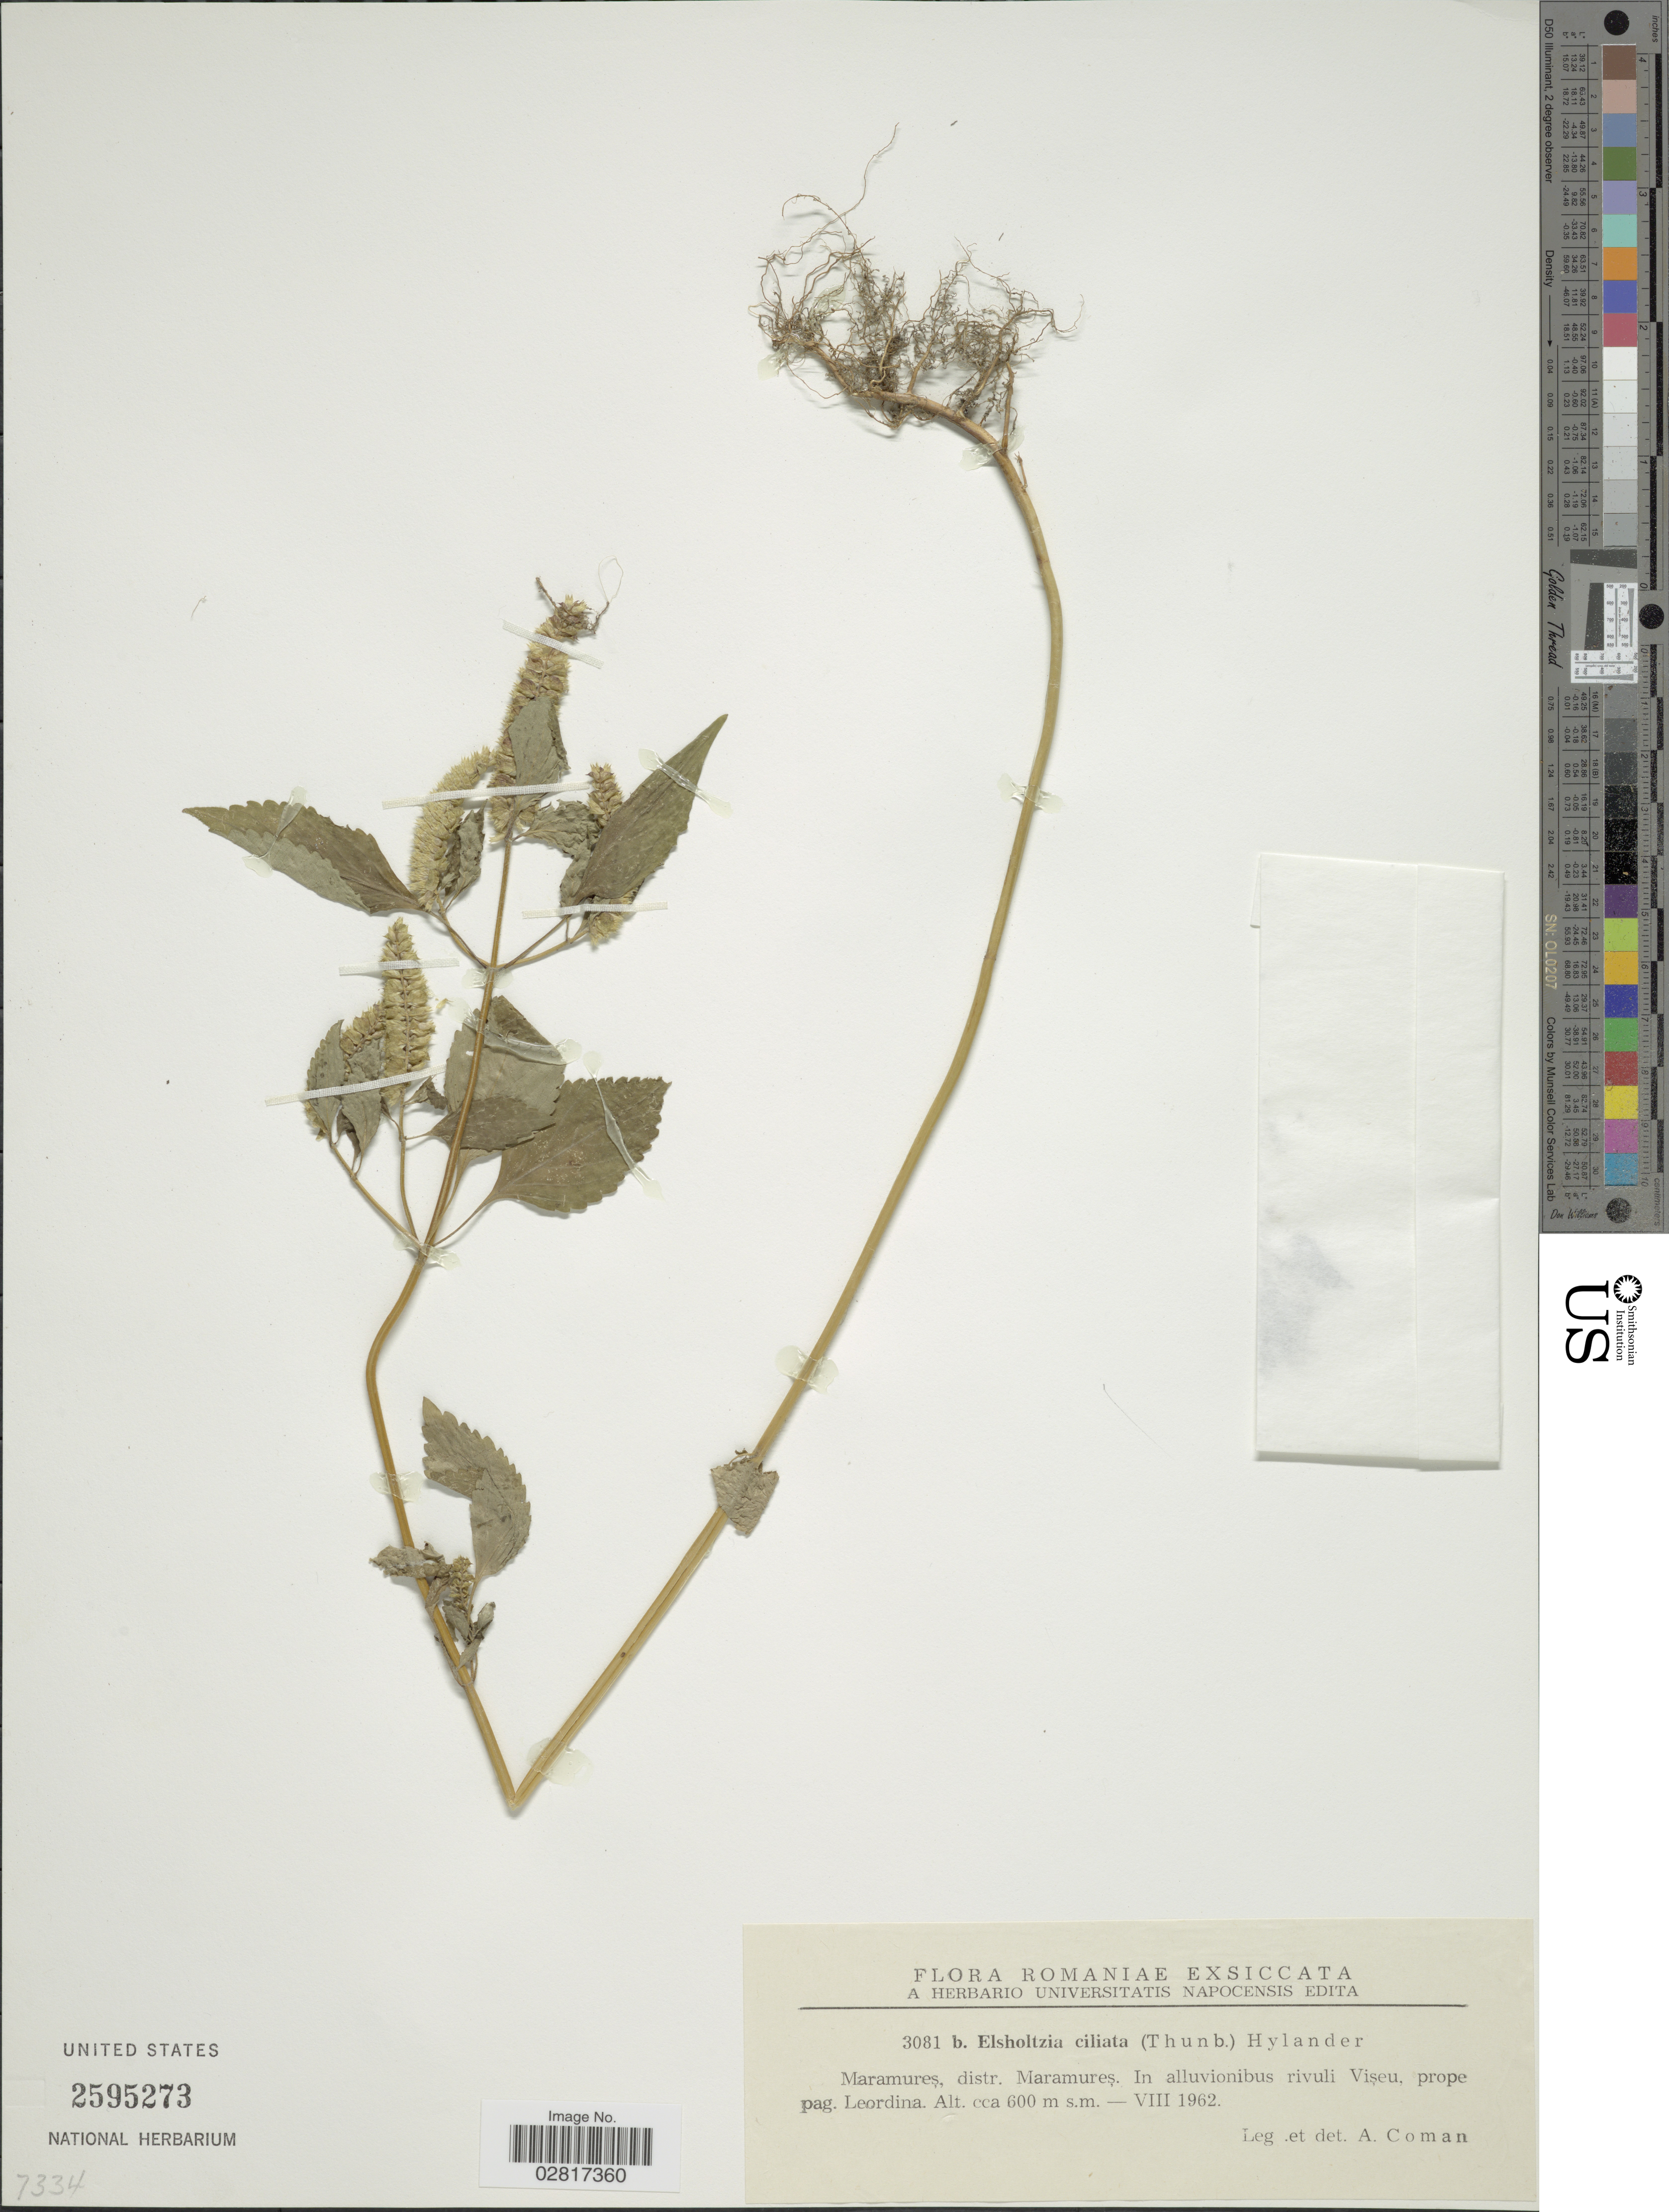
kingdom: Plantae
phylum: Tracheophyta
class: Magnoliopsida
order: Lamiales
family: Lamiaceae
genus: Elsholtzia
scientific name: Elsholtzia ciliata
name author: (Thunb.) Hyl.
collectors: A. Coman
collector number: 3081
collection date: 1962-08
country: Romania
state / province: Maramures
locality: Distr. Maramures. In alluvionibus rivuli Viseu, prope pag. Leordina.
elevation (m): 600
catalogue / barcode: US 2595273